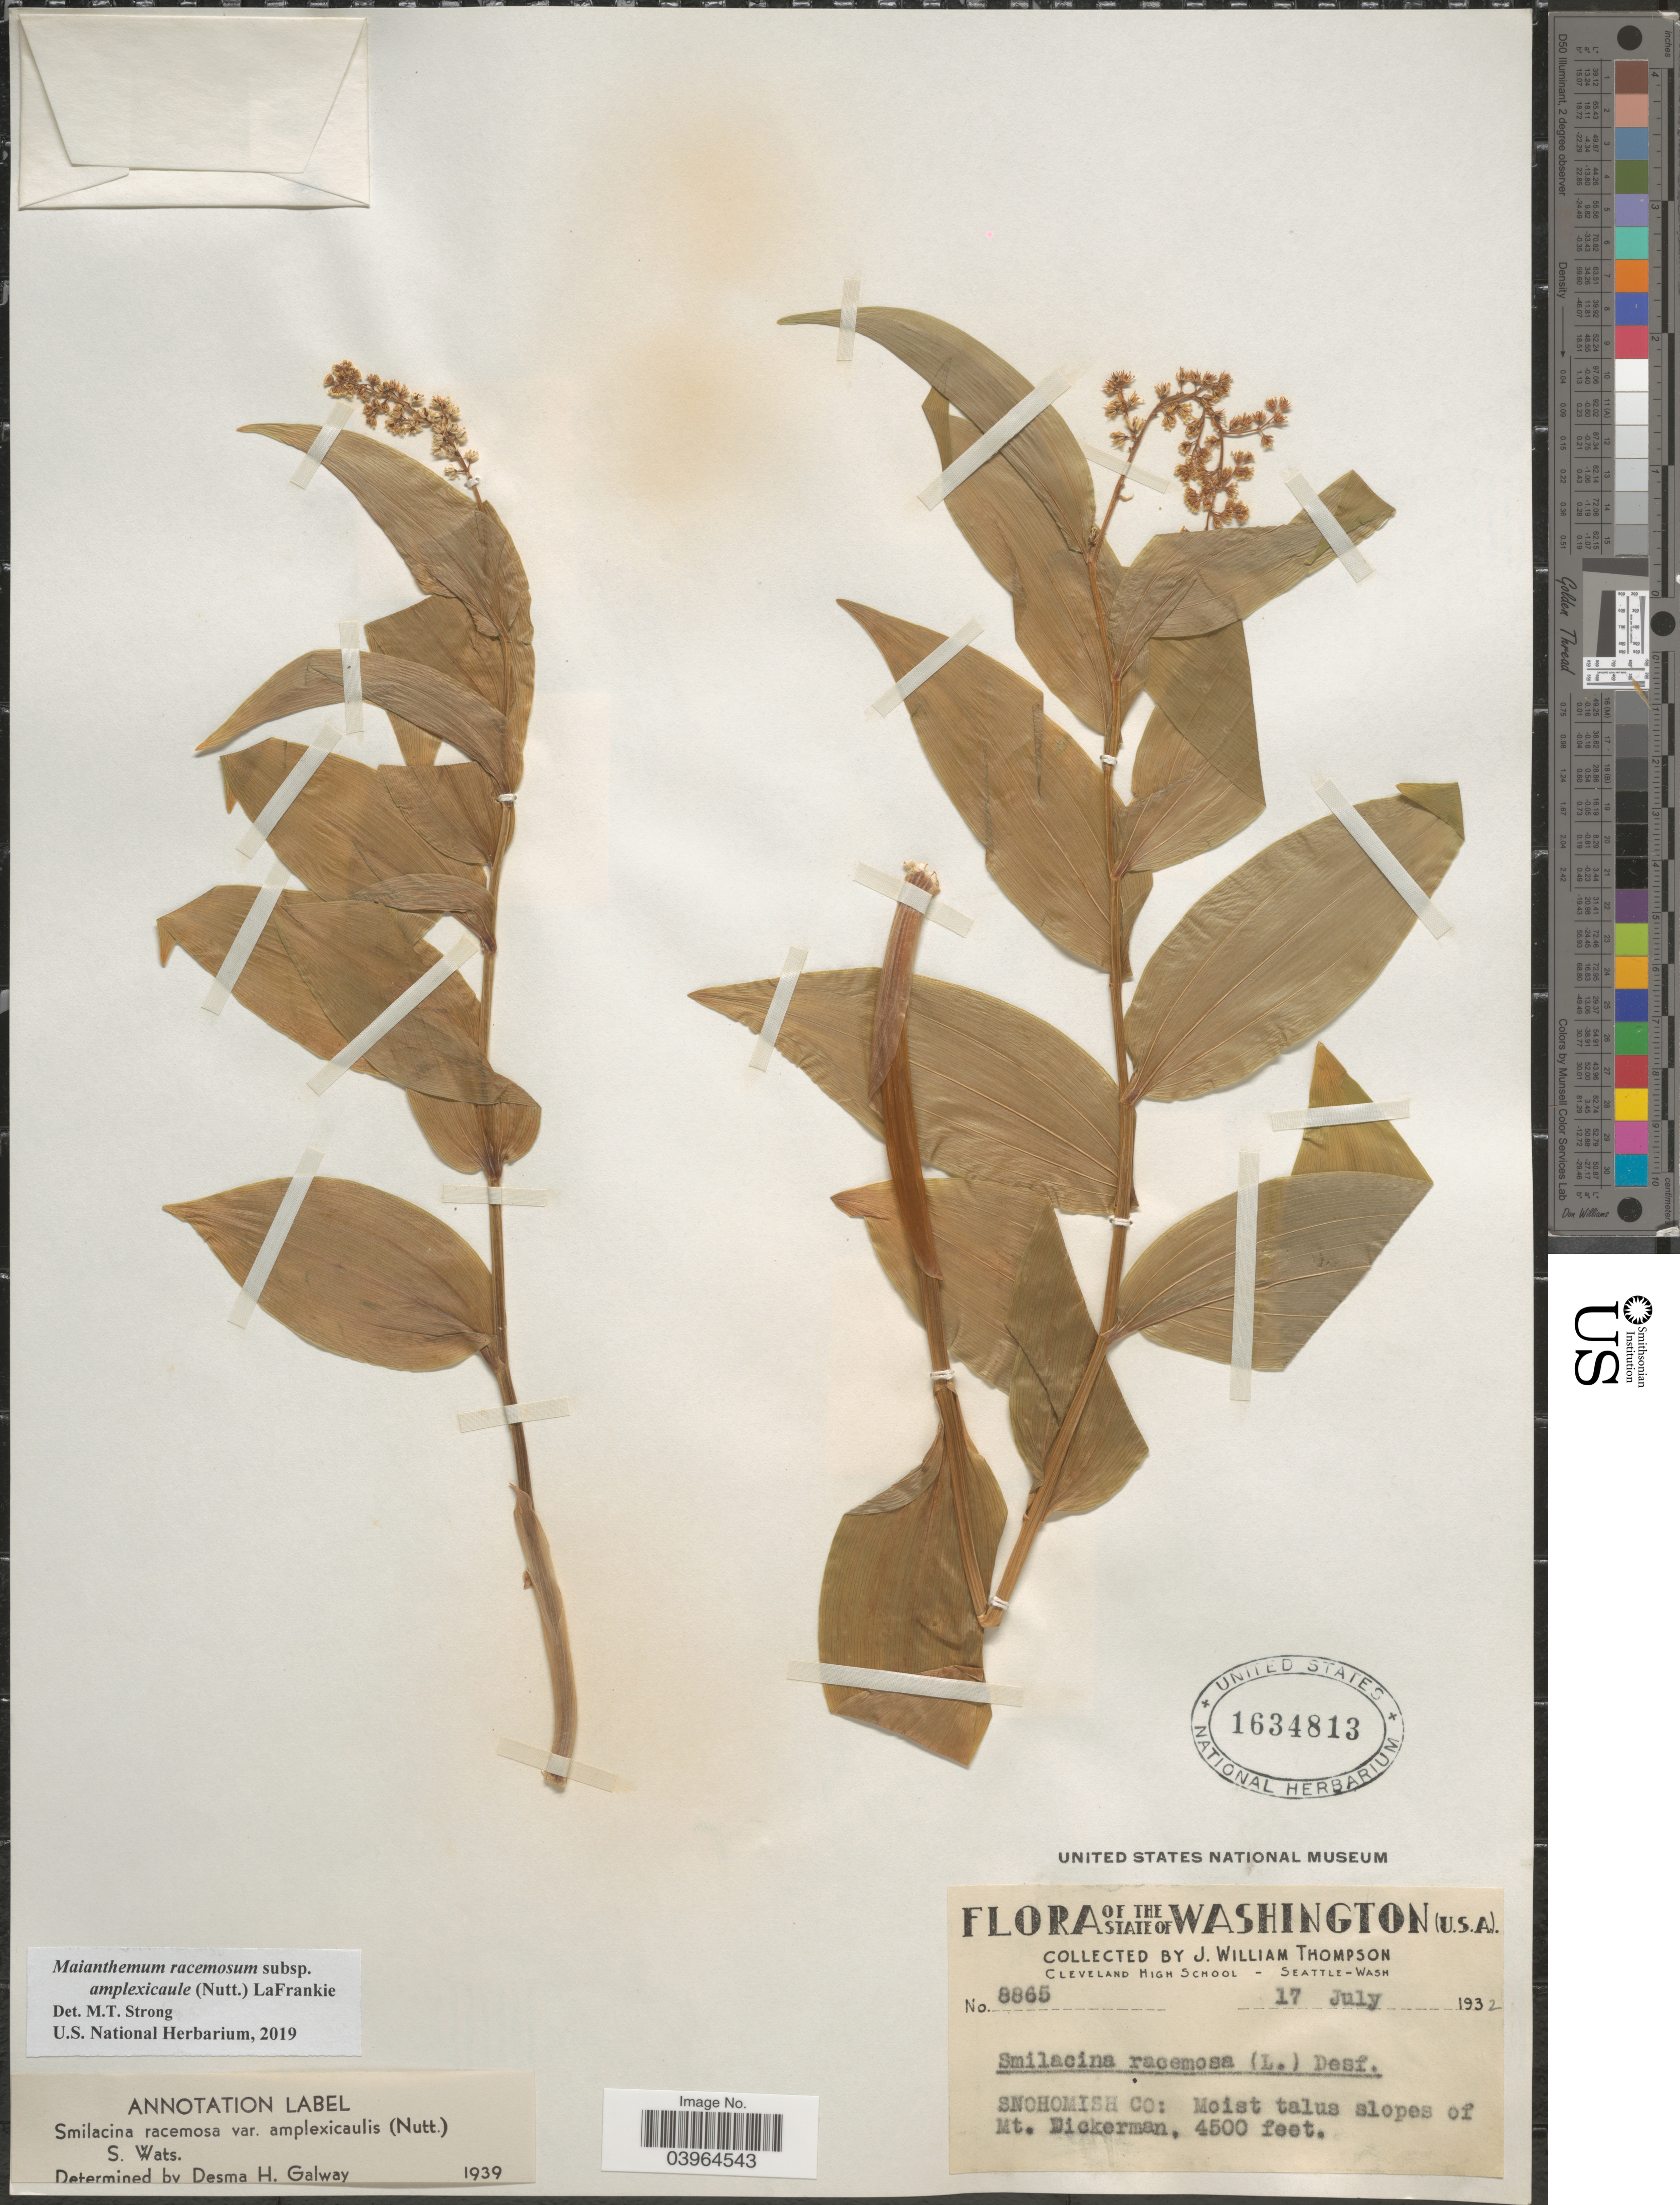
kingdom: Plantae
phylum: Tracheophyta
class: Liliopsida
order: Asparagales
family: Asparagaceae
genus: Maianthemum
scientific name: Maianthemum racemosum subsp. amplexicaule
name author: (Nutt.) LaFrankie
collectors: J. W. Thompson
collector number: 8865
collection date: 1932-07-17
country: United States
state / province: Washington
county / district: Snohomish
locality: Snohomish Co: Moist talus slopes of Mt. Dickerman.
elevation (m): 1372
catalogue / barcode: US 1634813